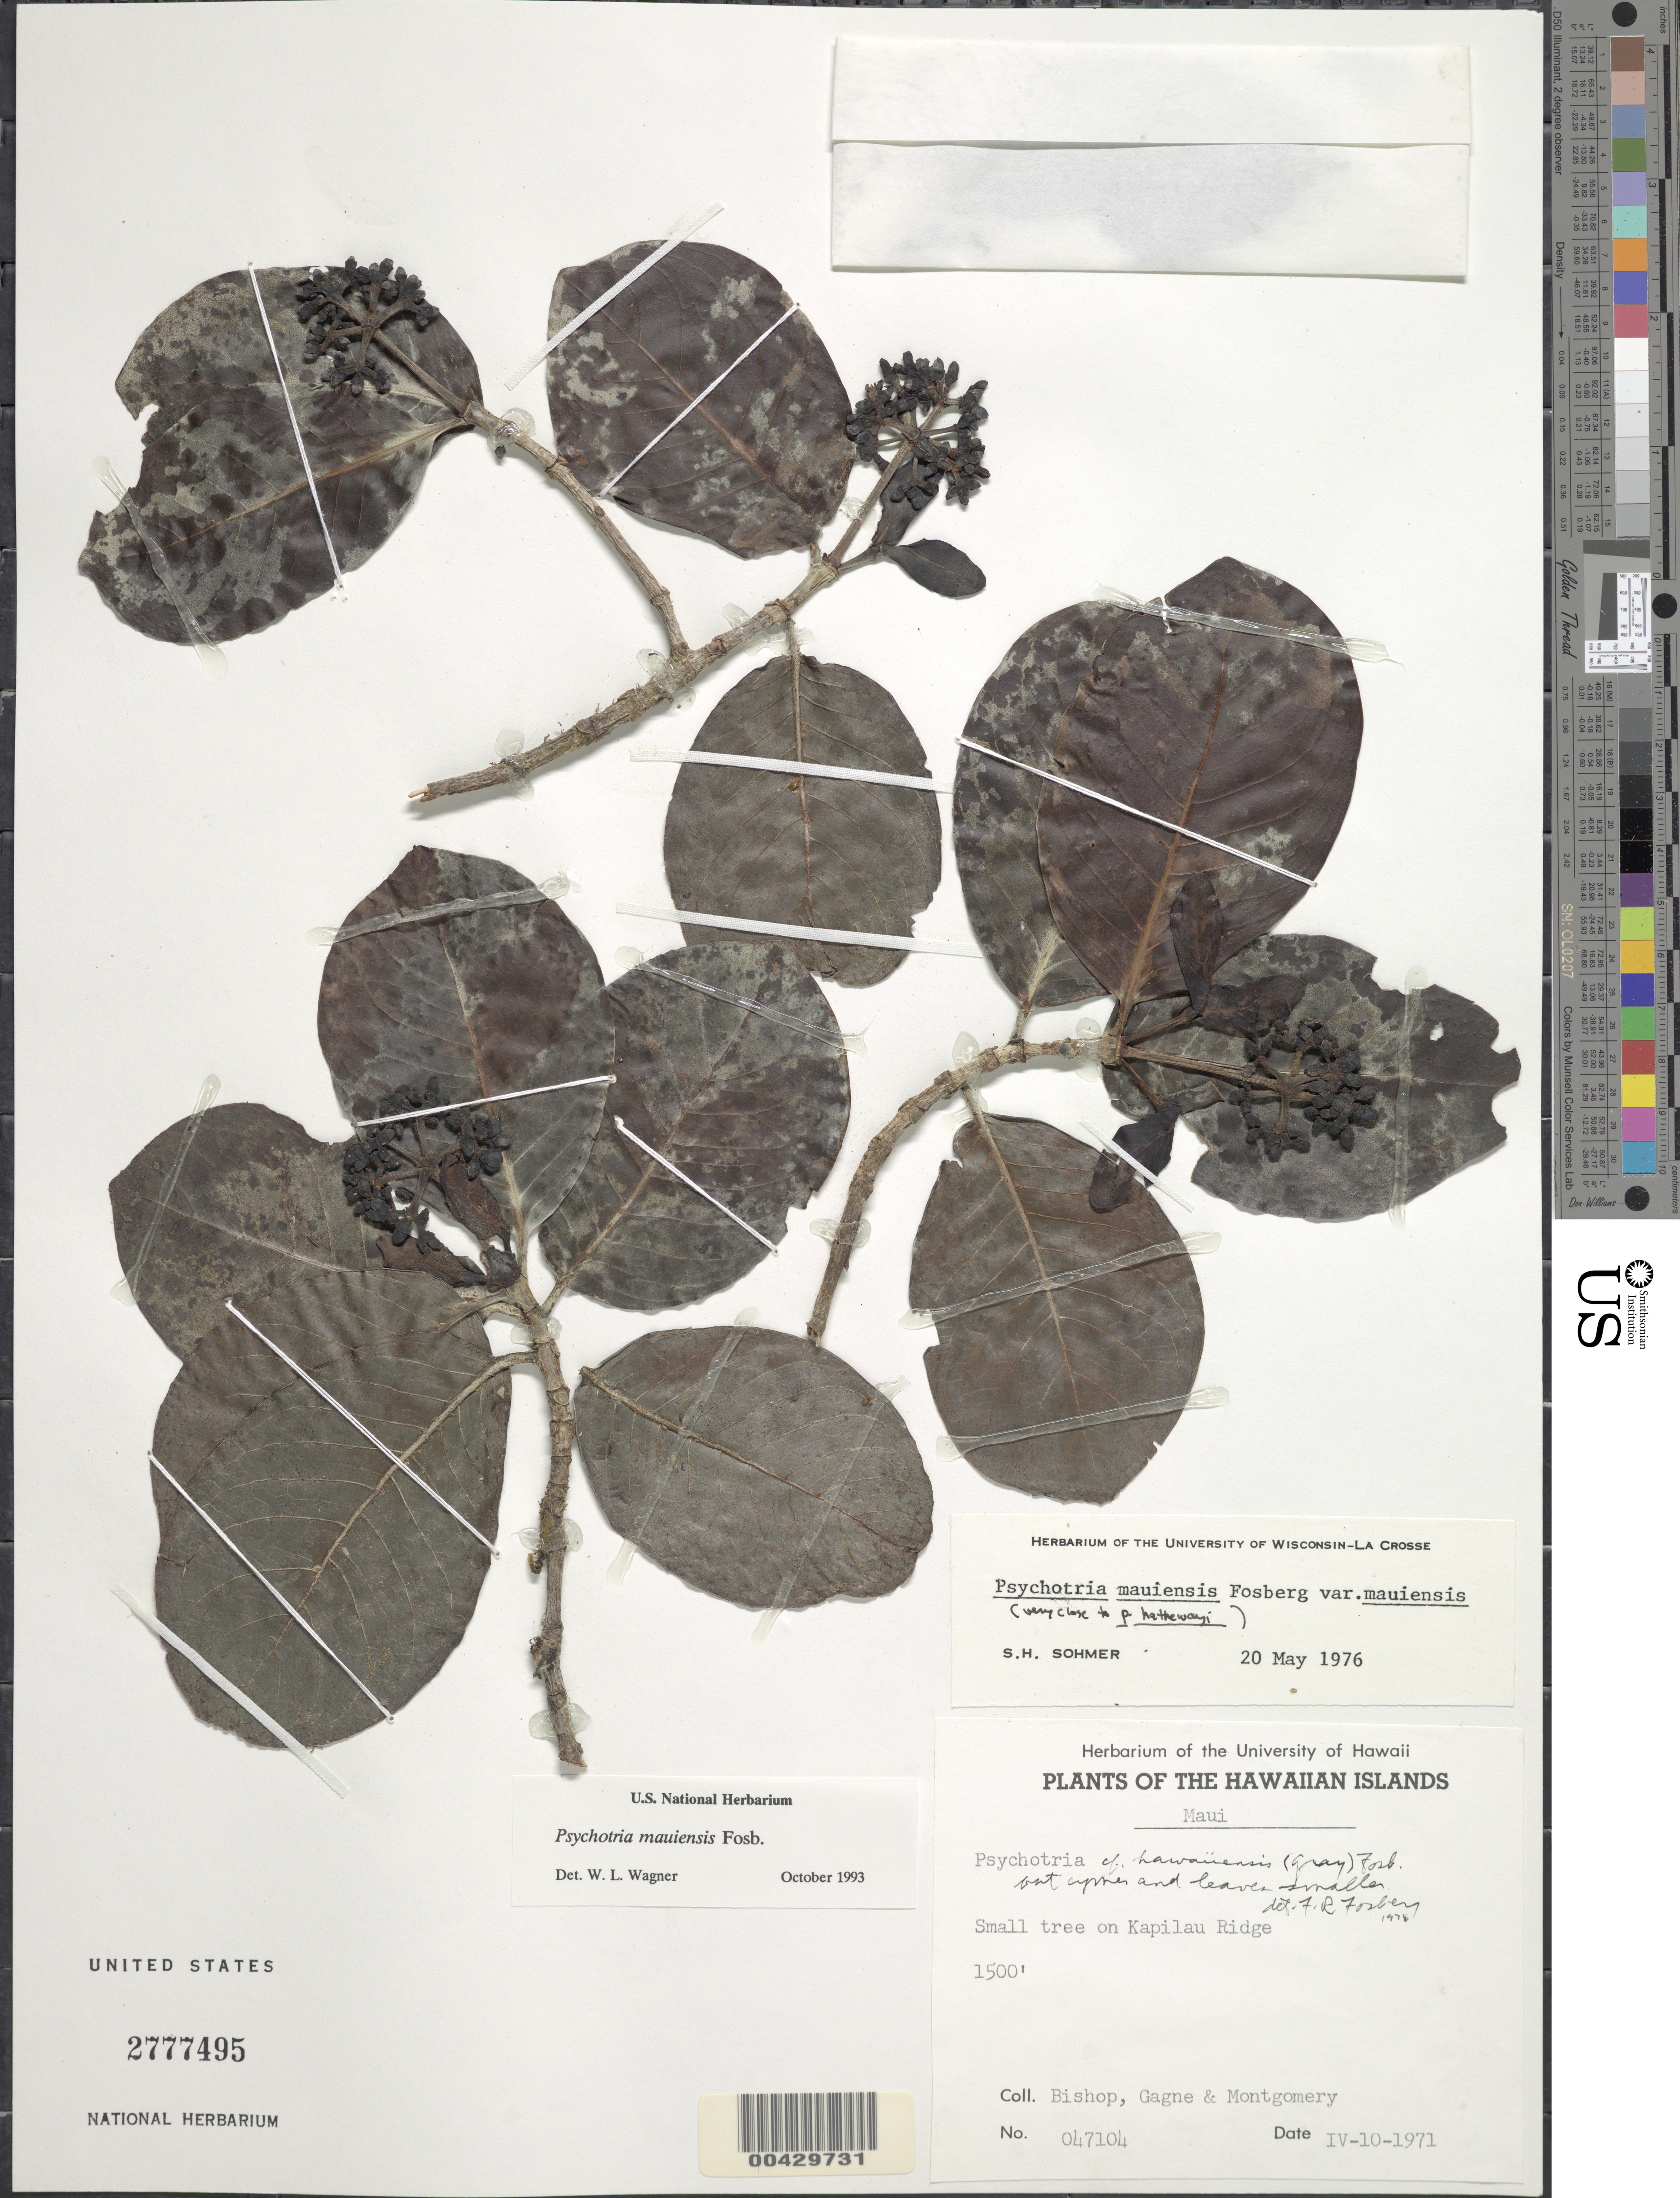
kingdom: Plantae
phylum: Tracheophyta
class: Magnoliopsida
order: Gentianales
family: Rubiaceae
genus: Psychotria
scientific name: Psychotria mauiensis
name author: Fosberg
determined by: Wagner, W. L., (BOT), Smithsonian Institution - National Museum of Natural History (UNITED STATES)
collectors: -- Bishop, Gagne & Montgomery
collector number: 047104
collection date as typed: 10 Apr 1971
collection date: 1971-04-10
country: United States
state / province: Hawaii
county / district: Maui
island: Maui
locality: Kapilau Ridge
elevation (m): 457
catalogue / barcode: US 2777495